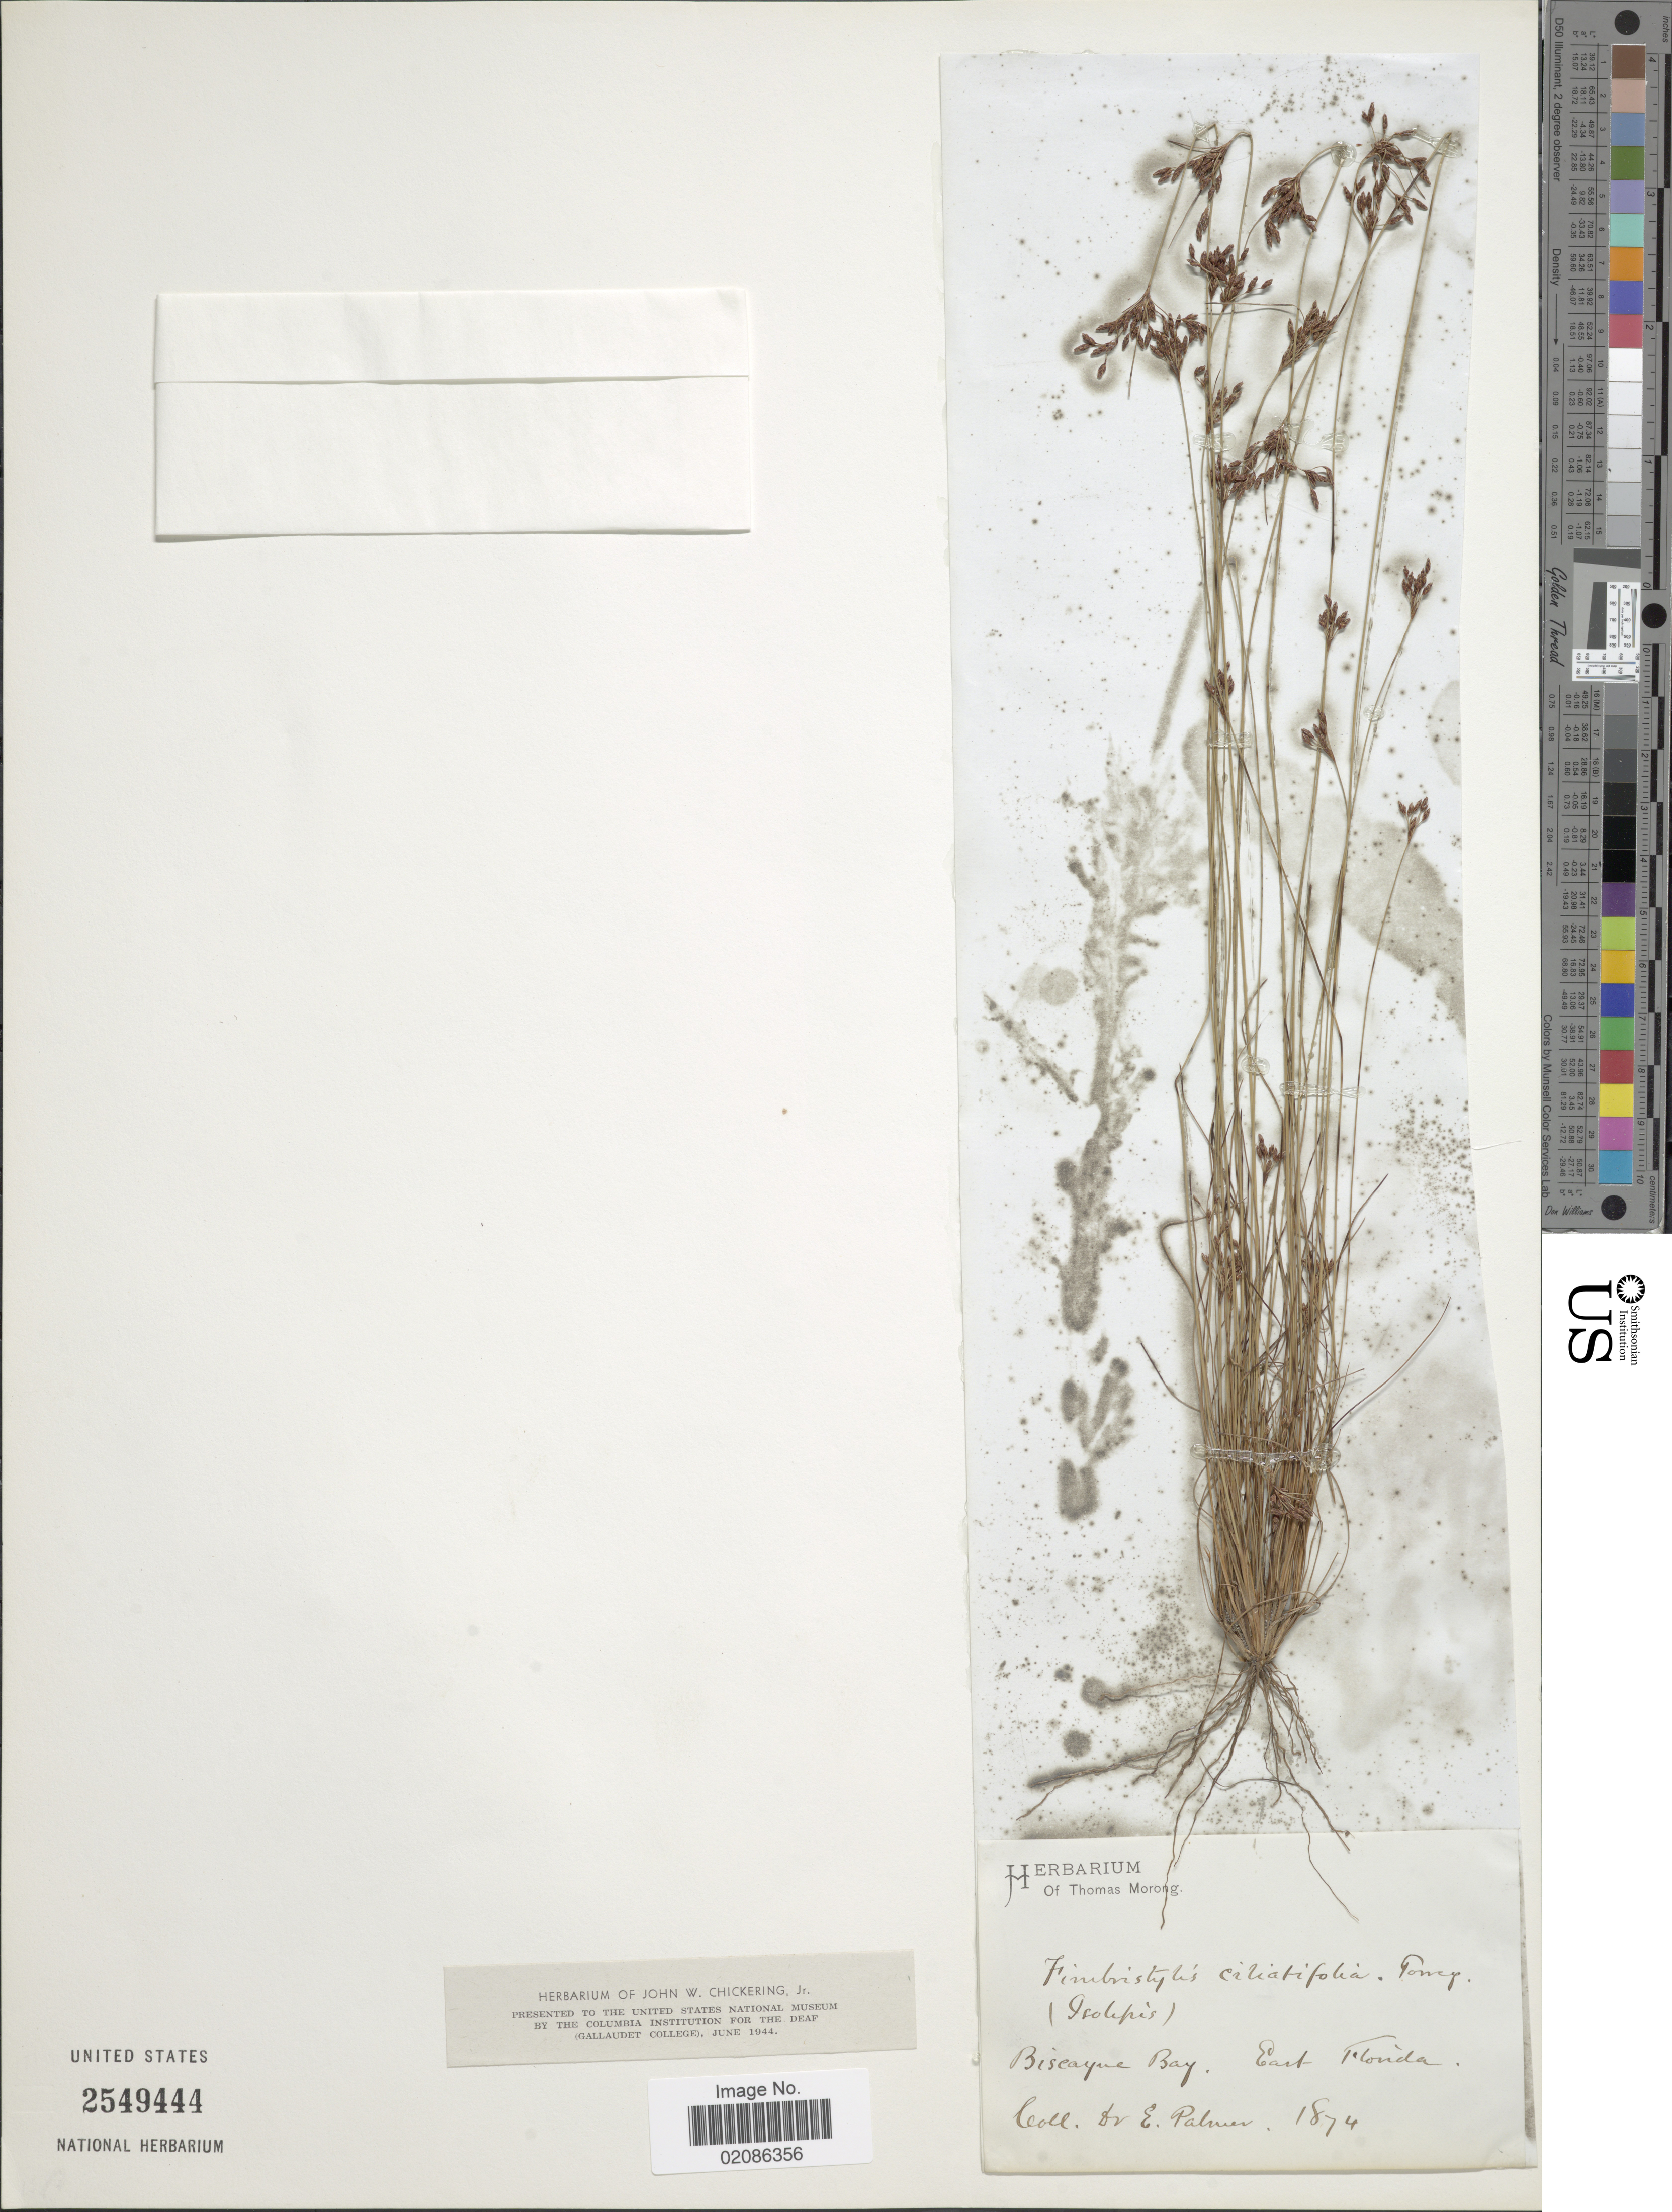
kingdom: Plantae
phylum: Tracheophyta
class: Liliopsida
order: Poales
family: Cyperaceae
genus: Fimbristylis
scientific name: Fimbristylis autumnalis (L.) Roem. & Schult.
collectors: E. Palmer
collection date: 1874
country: United States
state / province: Florida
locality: Biscayne Bay, East Florida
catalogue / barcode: US 2549444